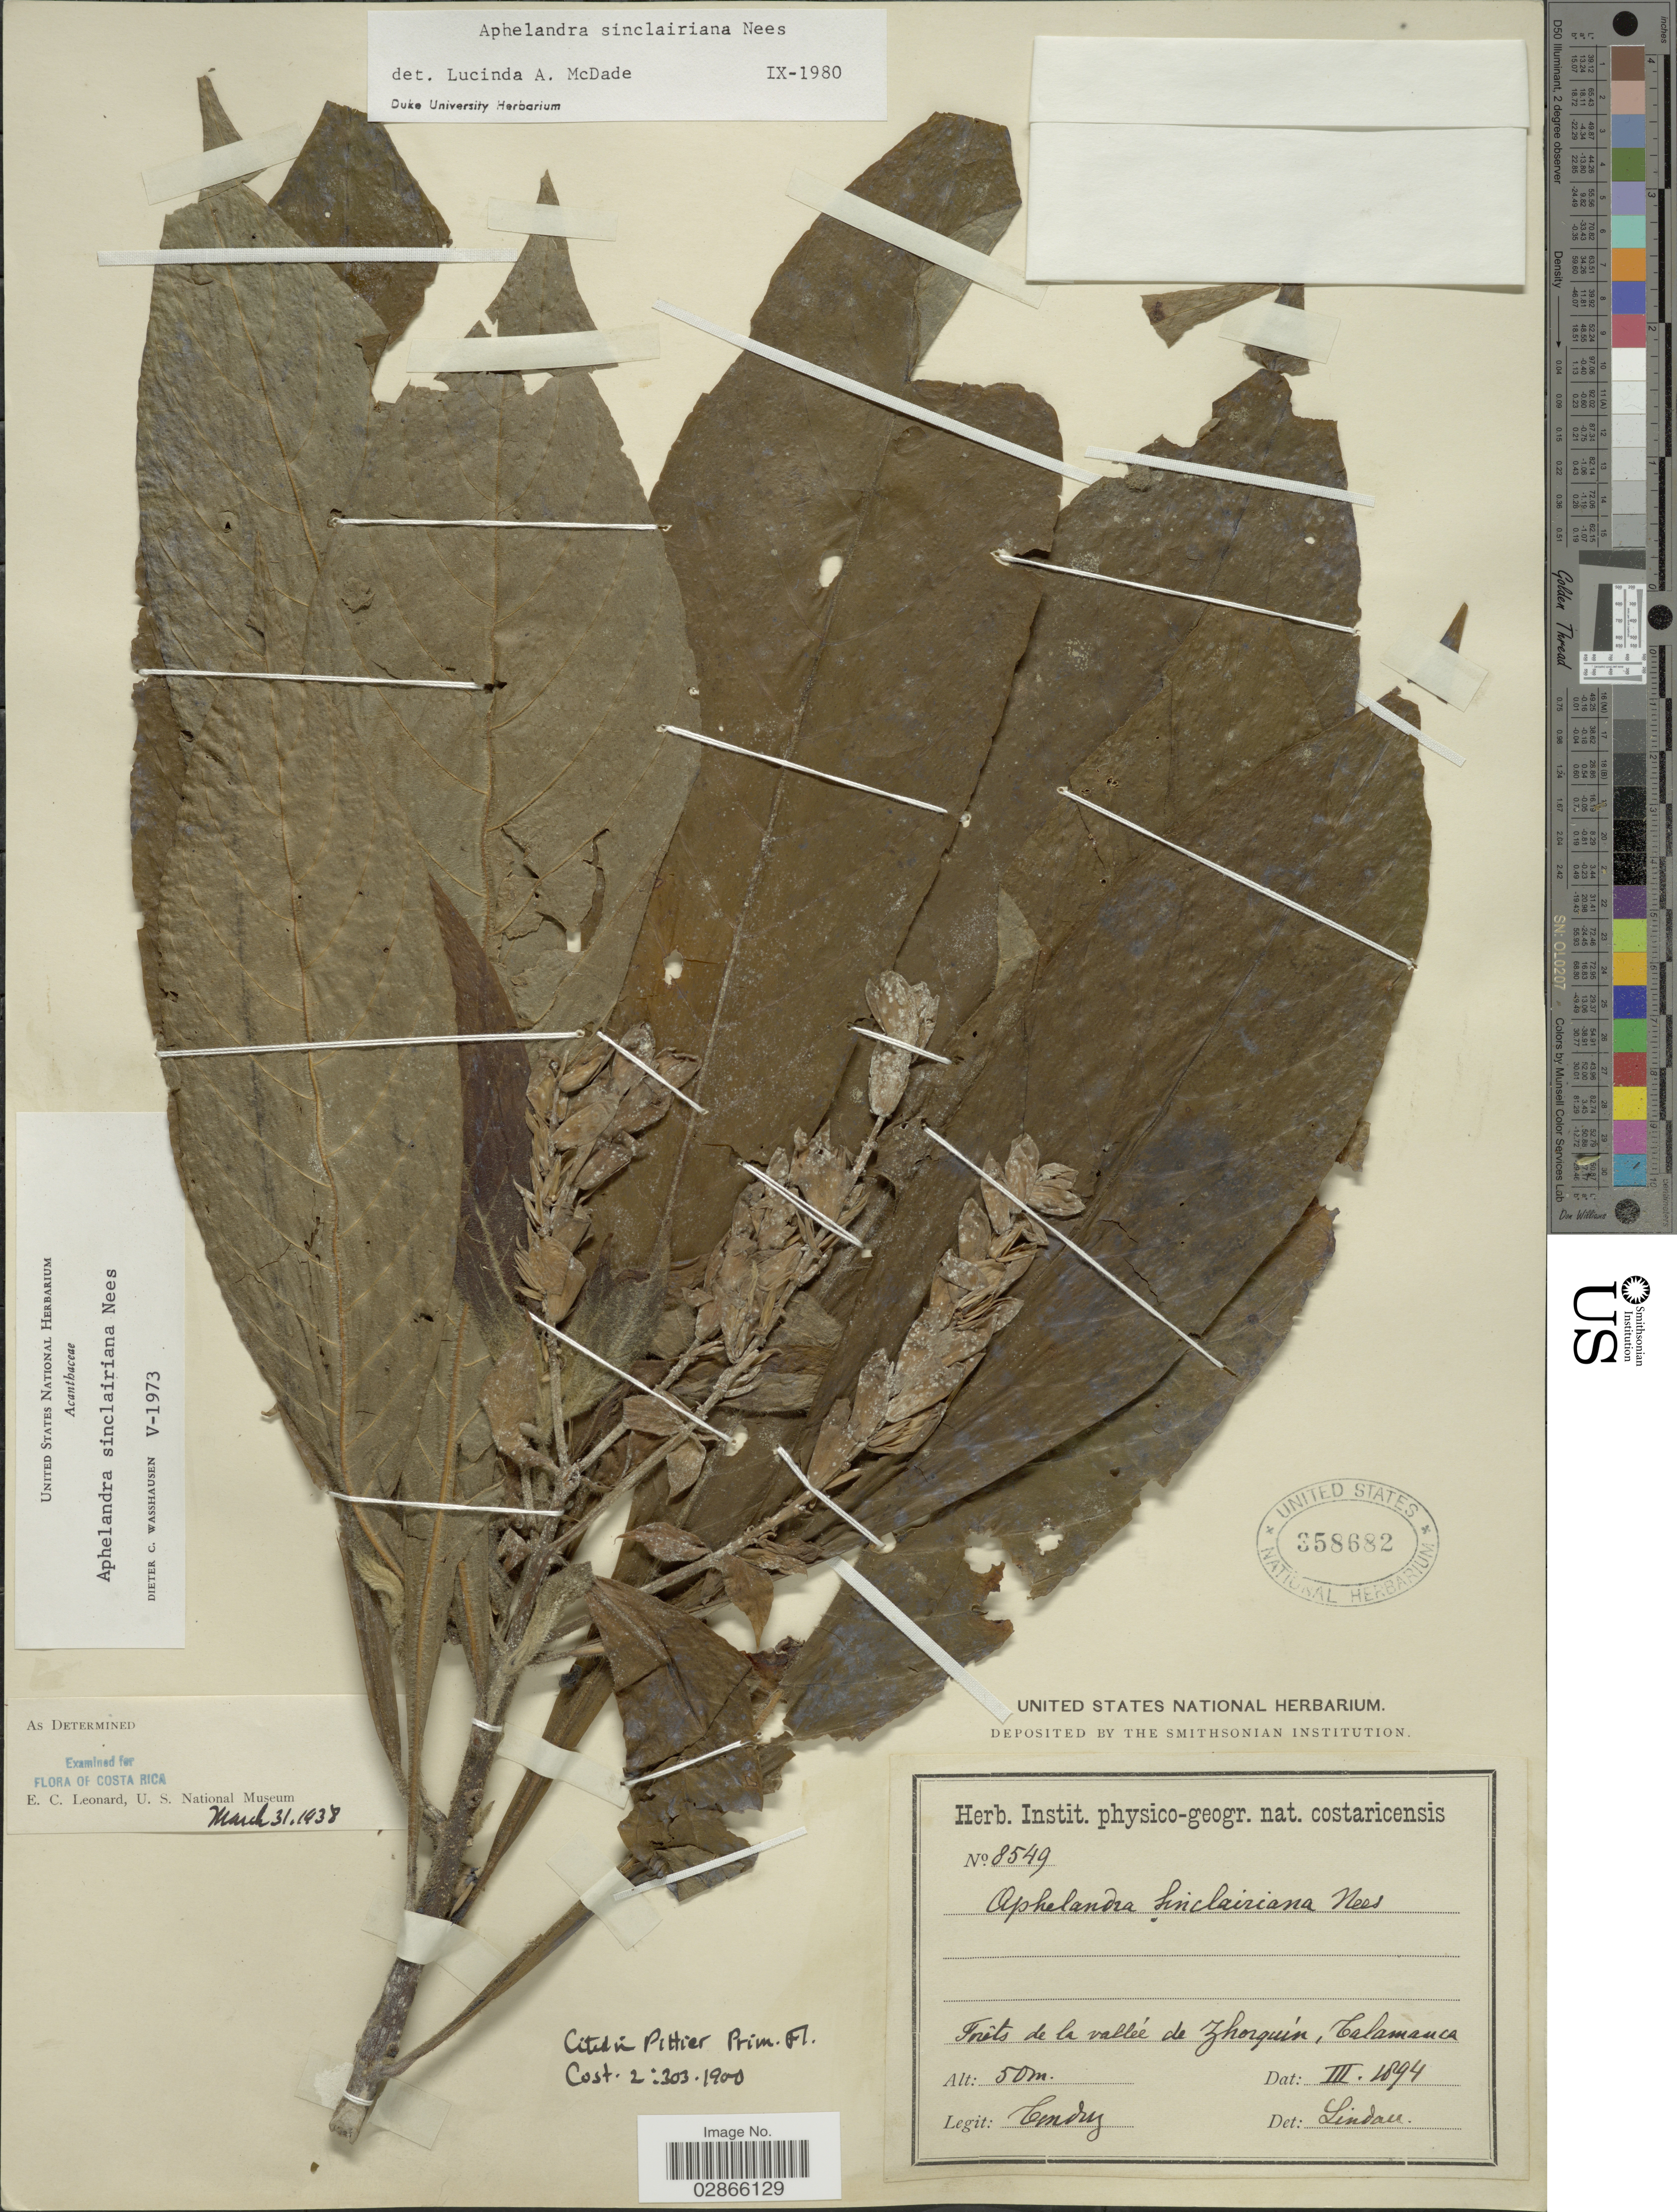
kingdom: Plantae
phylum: Tracheophyta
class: Magnoliopsida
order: Lamiales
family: Acanthaceae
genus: Aphelandra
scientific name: Aphelandra sinclairiana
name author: Nees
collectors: Tonduz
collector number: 8549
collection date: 1894-03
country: Costa Rica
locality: Forêts de la vallée de Zhorquín, Talamanca.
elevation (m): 50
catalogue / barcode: US 358682